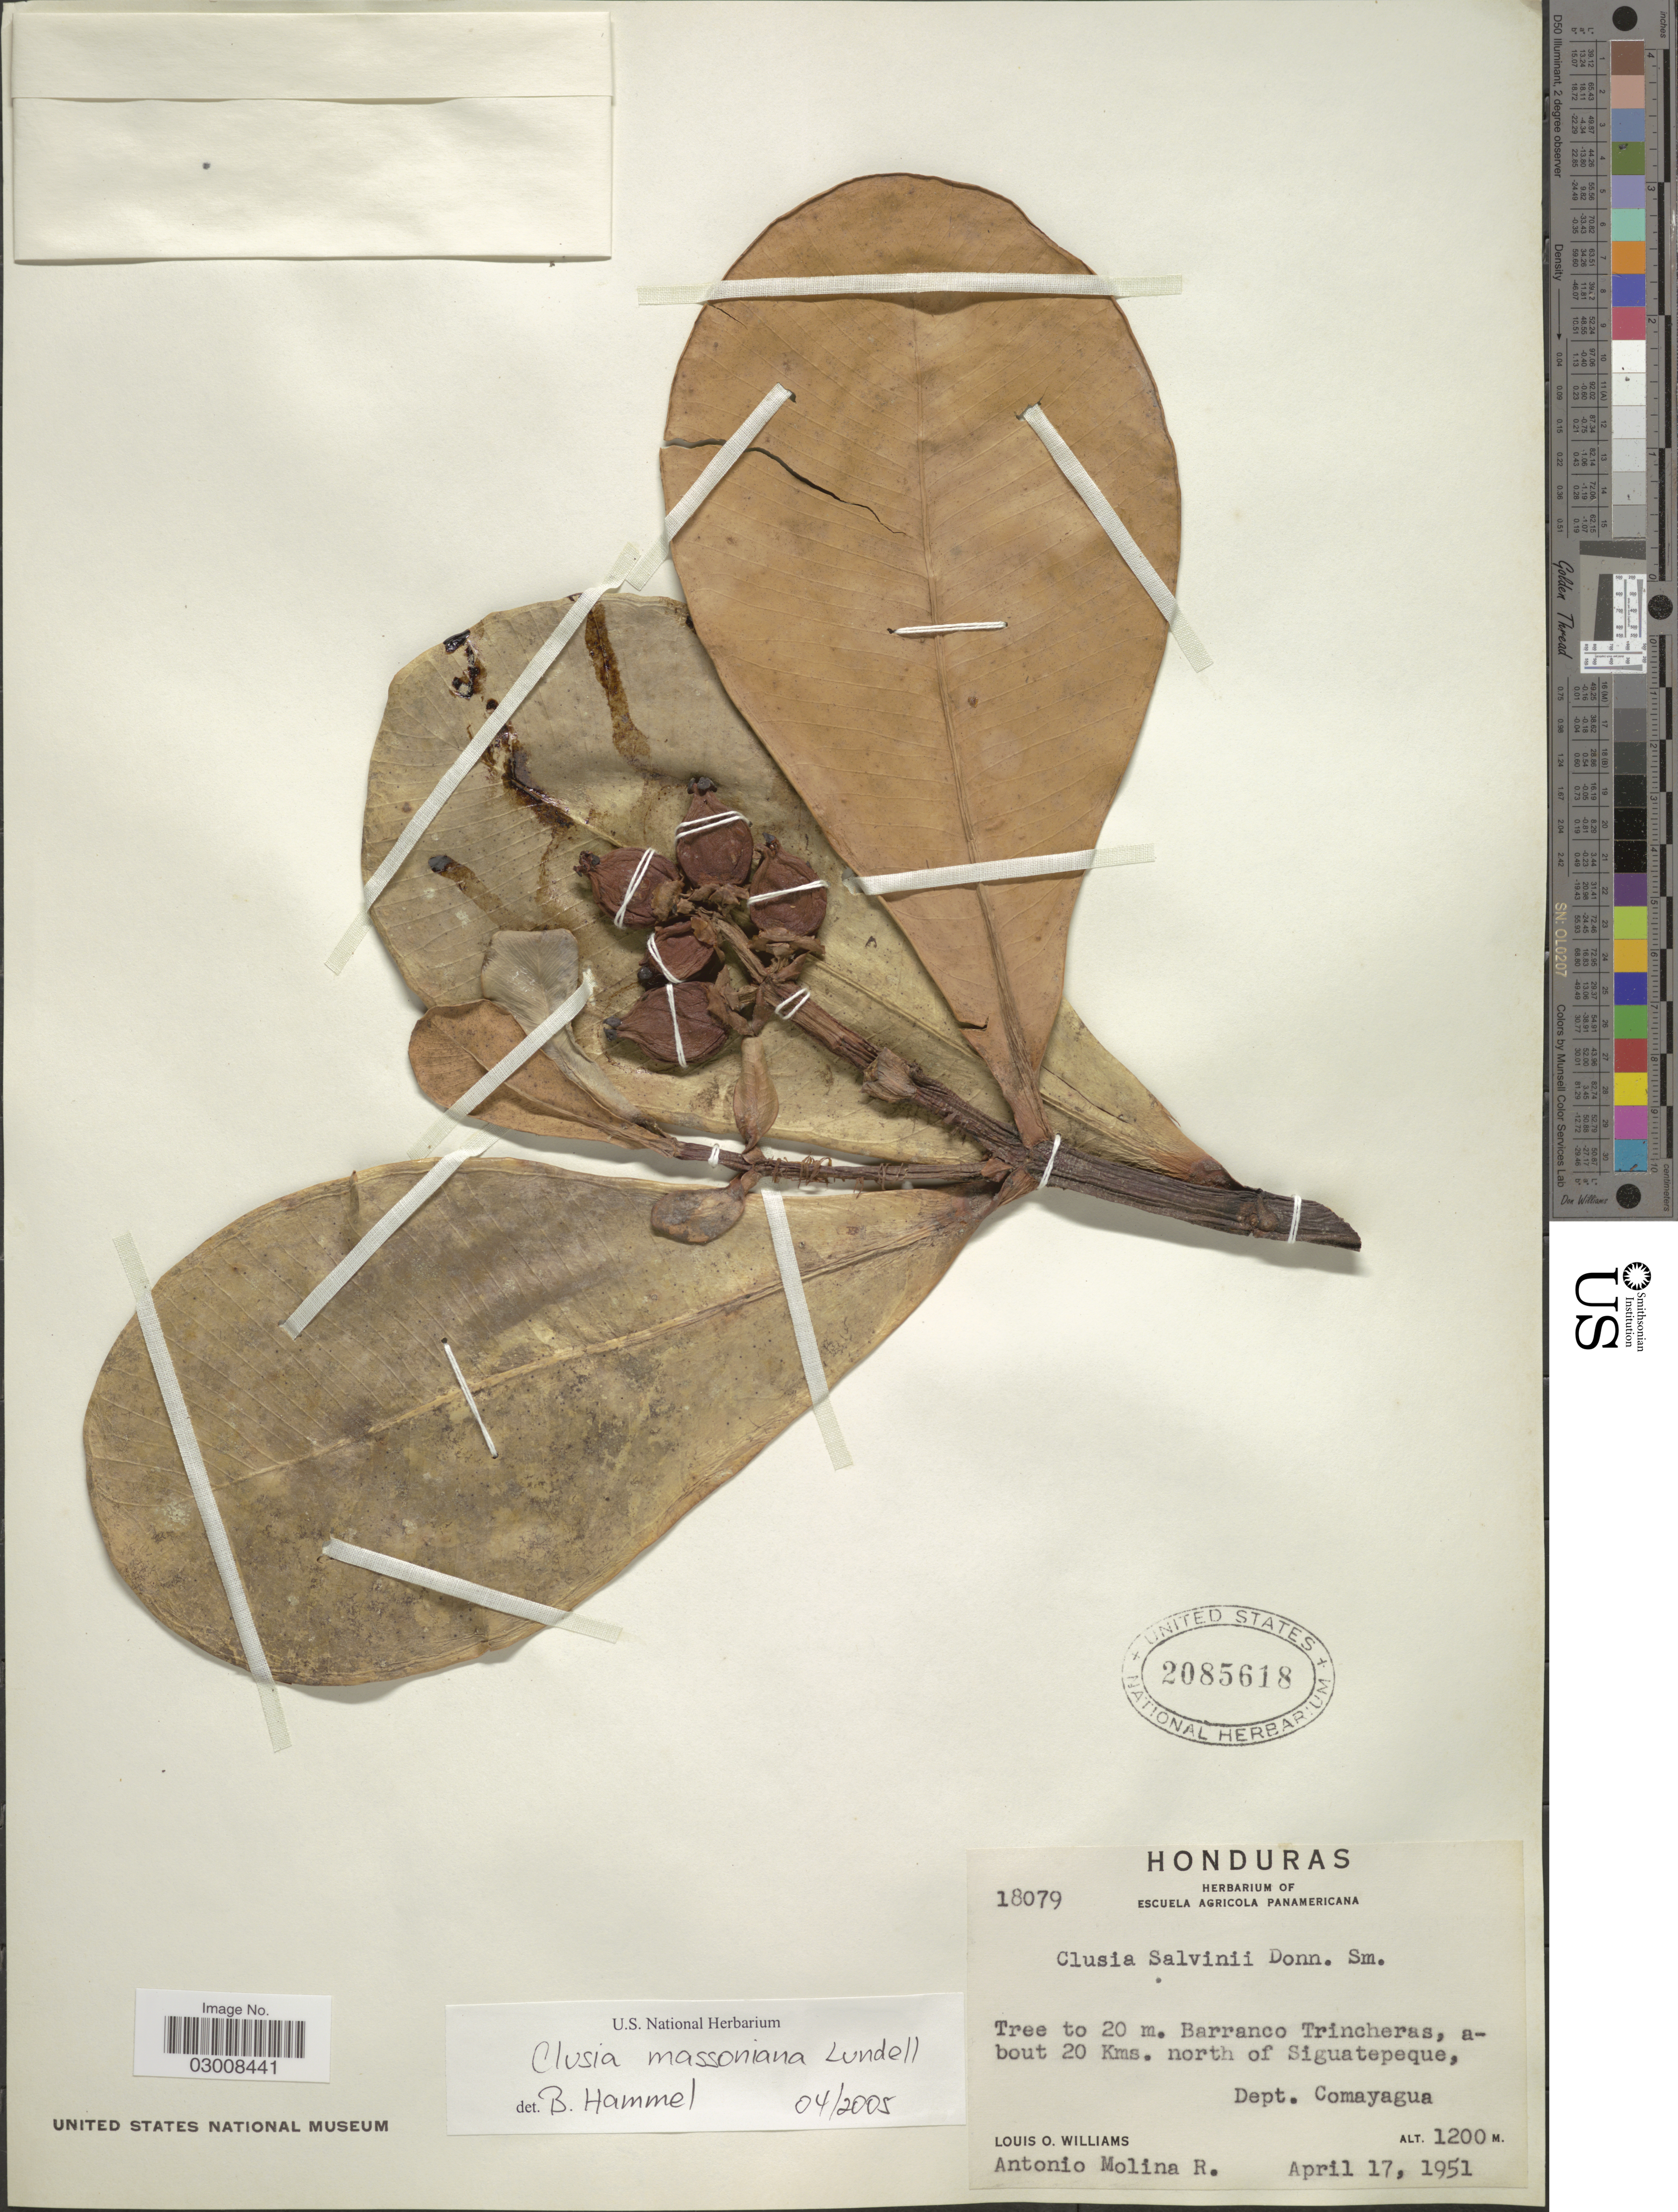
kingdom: Plantae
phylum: Tracheophyta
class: Magnoliopsida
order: Malpighiales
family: Clusiaceae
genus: Clusia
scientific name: Clusia massoniana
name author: Lundell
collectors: L. O. Williams & A. Molina R.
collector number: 18079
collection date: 1951-04-17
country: Honduras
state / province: Comayagua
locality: Barranco Trincheras, about 20 Kms. north of Siguatepeque, Dept. Comayagua.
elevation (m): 1200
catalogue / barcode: US 2085618